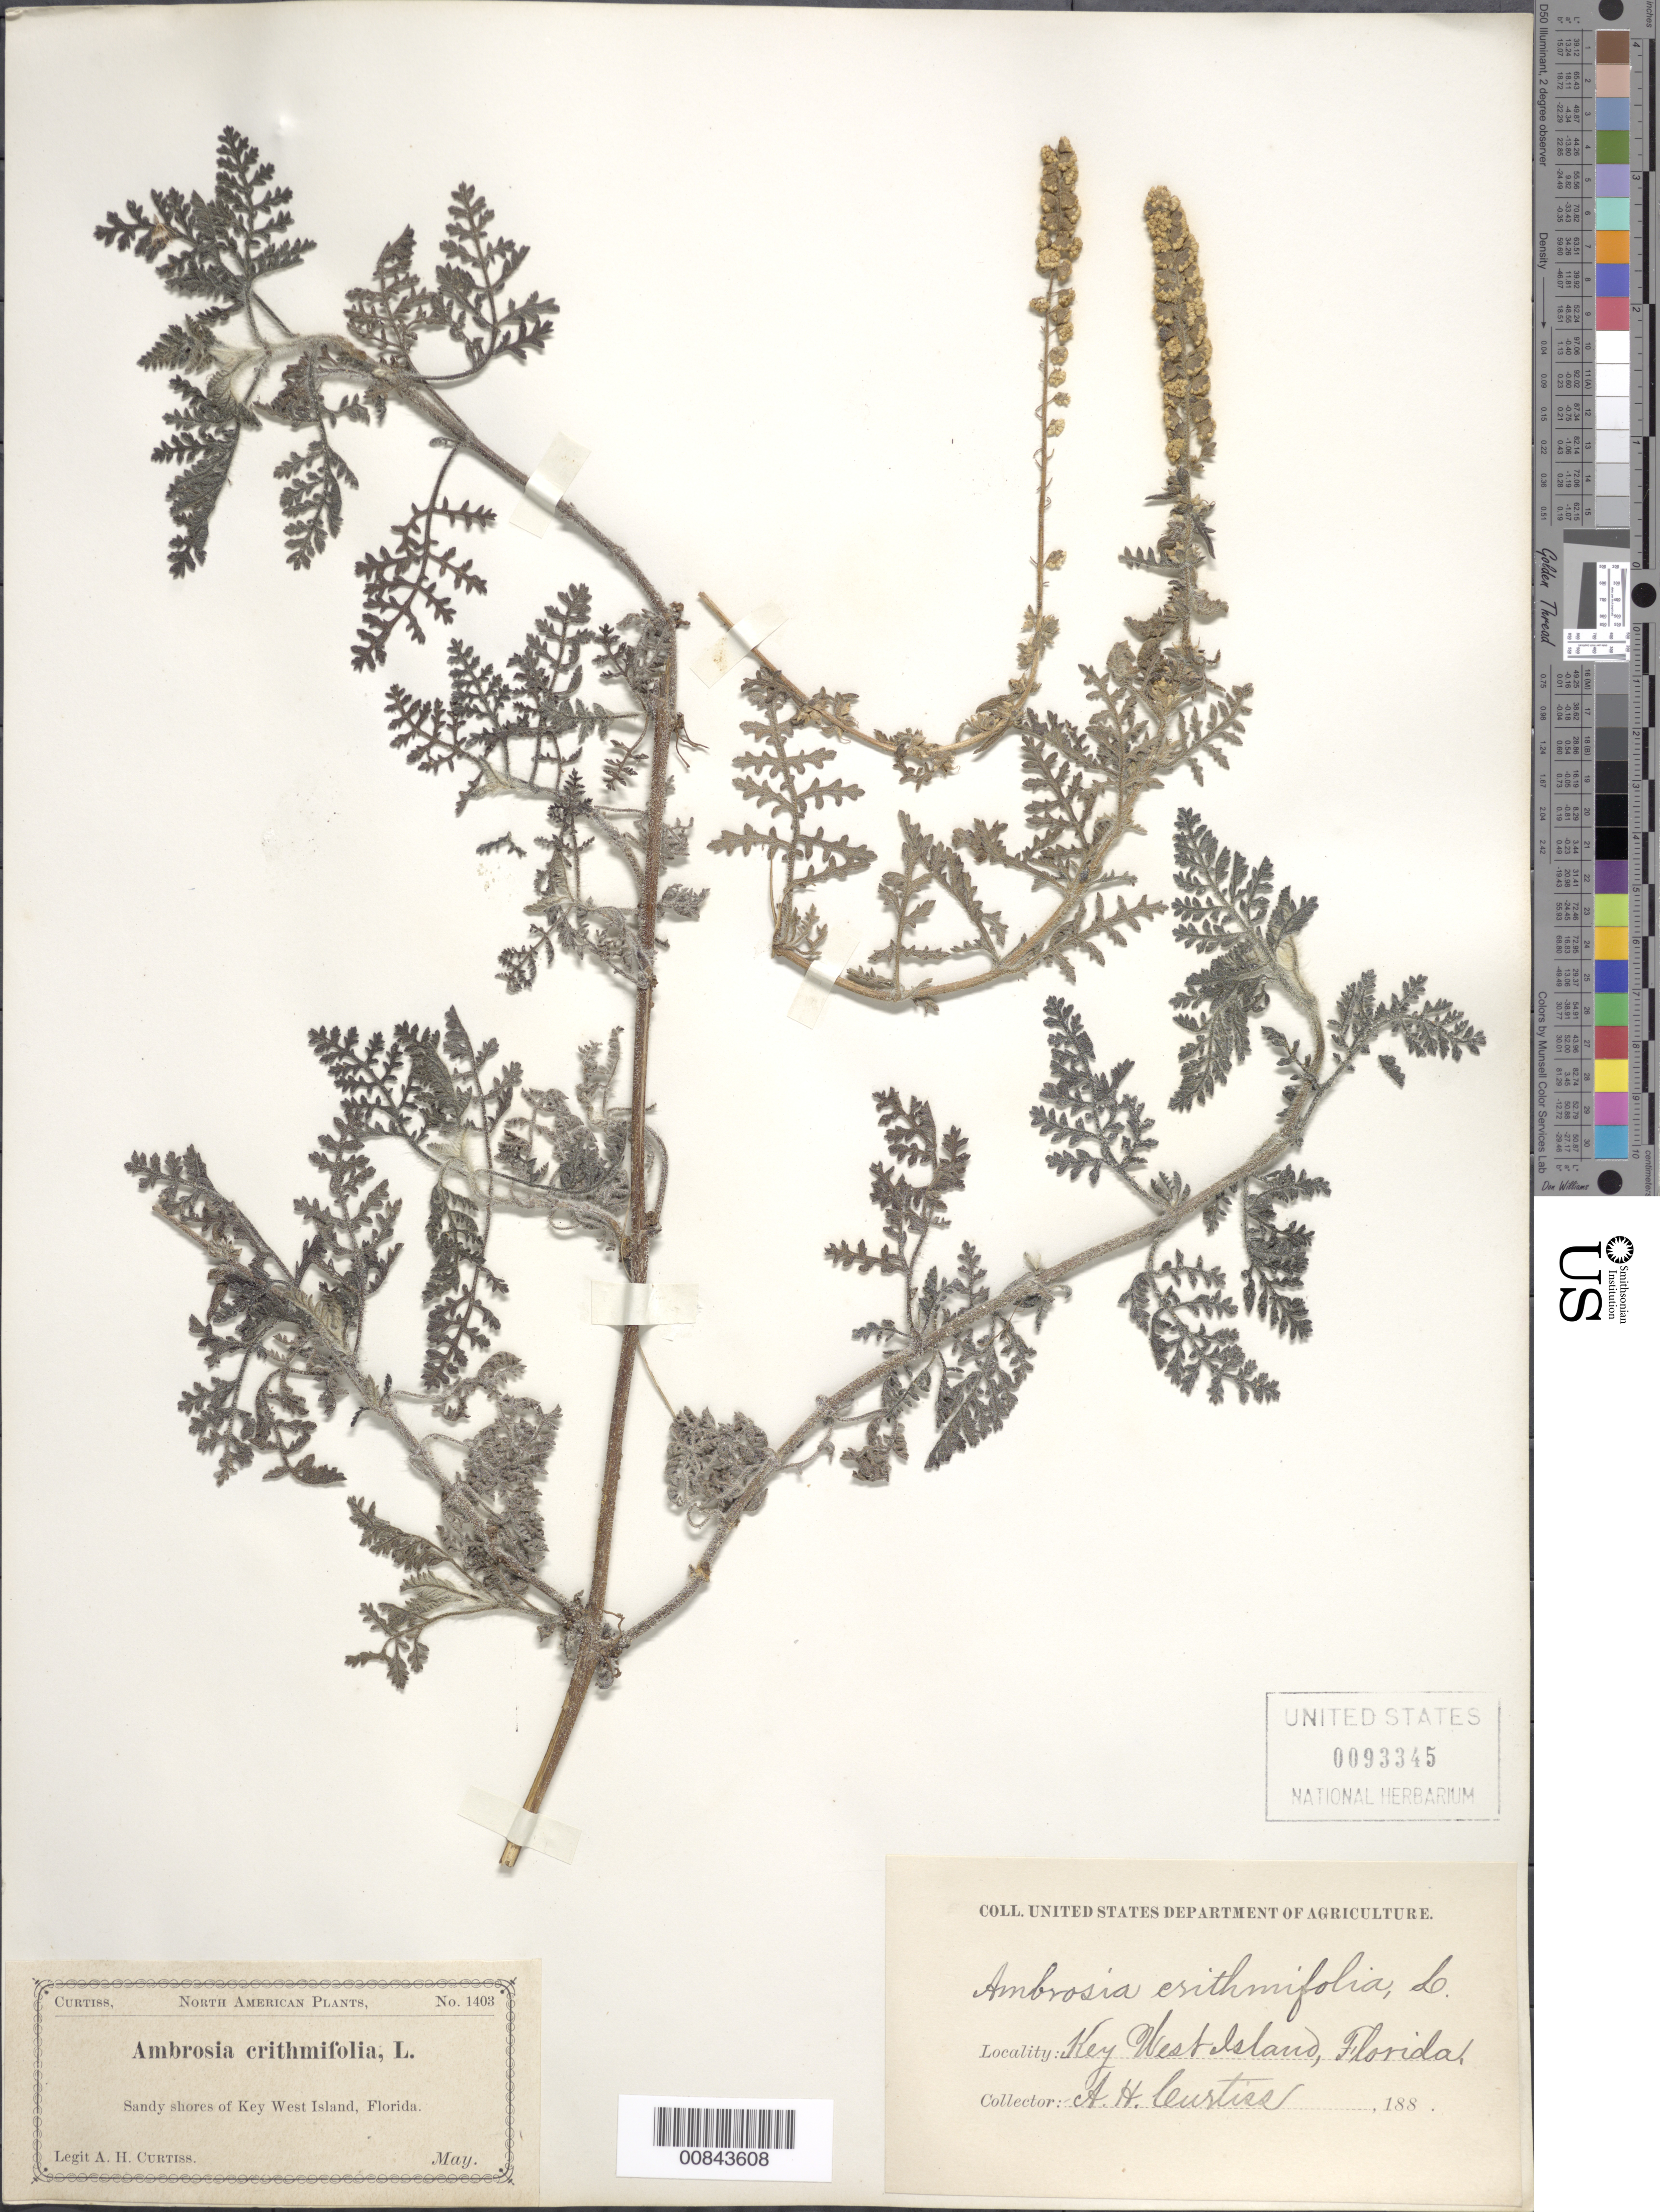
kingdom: Plantae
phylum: Tracheophyta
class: Magnoliopsida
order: Asterales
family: Asteraceae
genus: Ambrosia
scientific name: Ambrosia hispida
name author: Pursh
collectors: A. H. Curtiss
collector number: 1403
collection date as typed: May 188-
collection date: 1880-05/1889-05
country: United States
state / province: Florida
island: Key West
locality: Key West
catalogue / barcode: US 93345